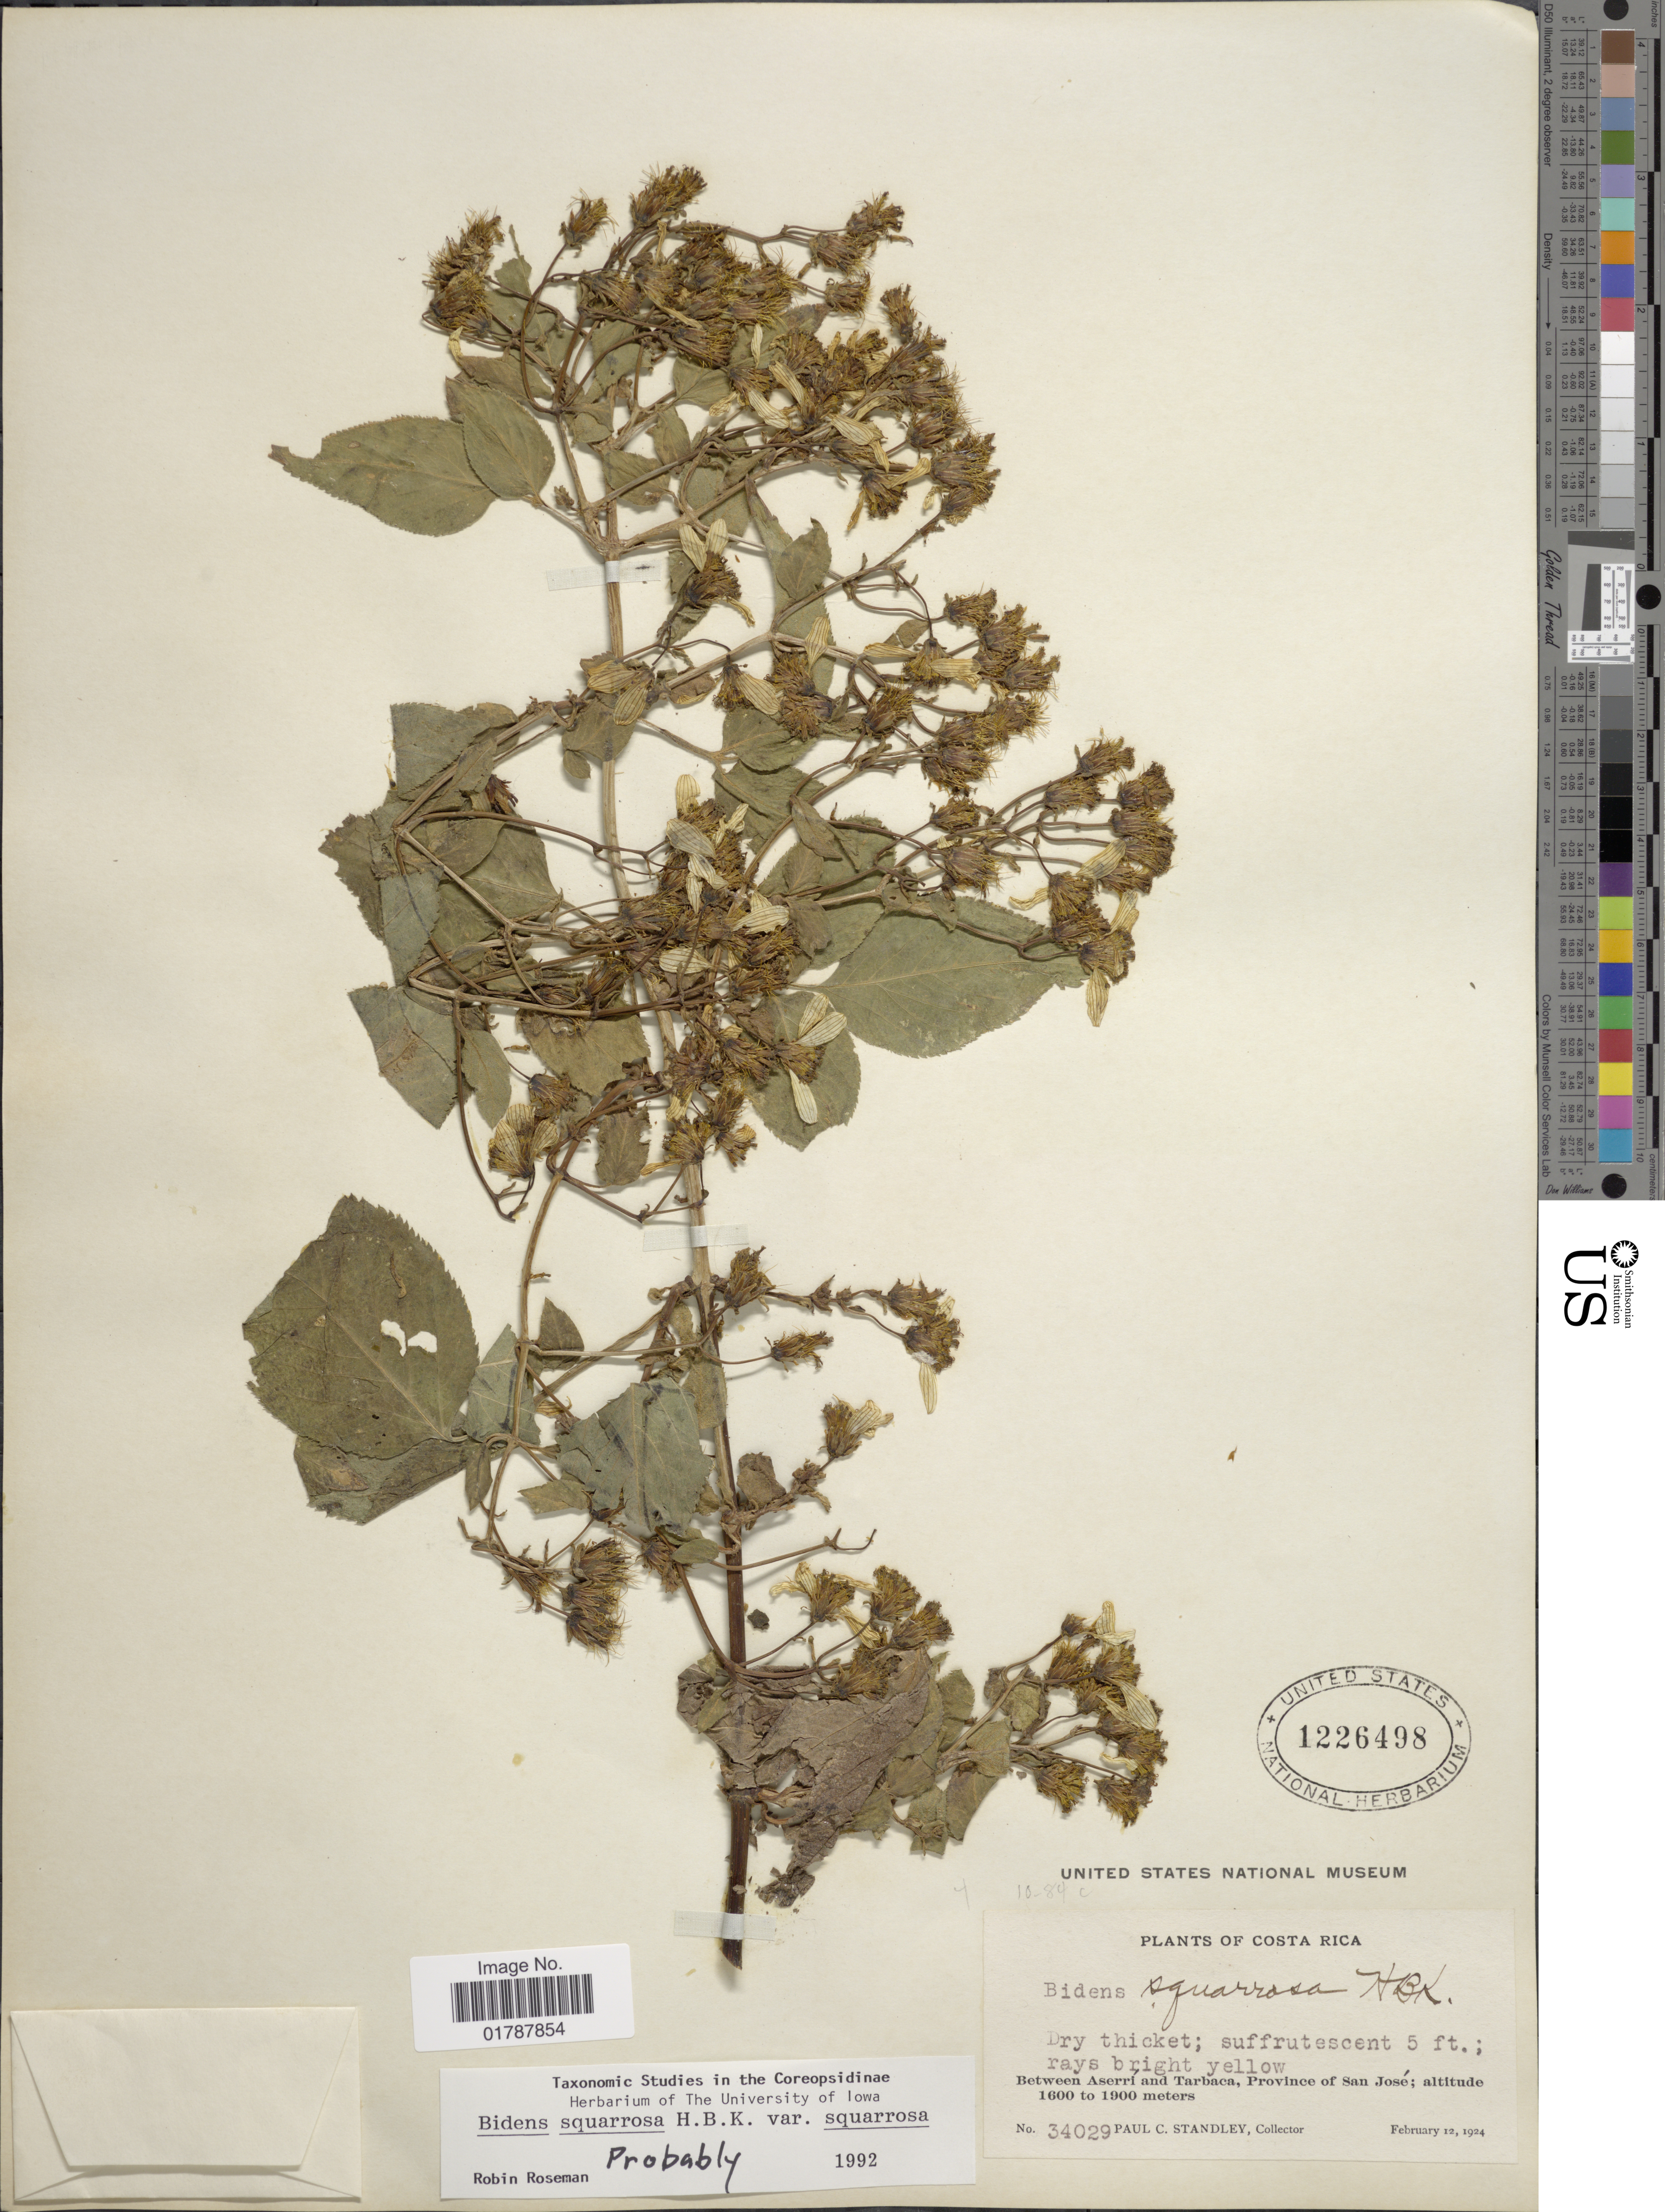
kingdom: Plantae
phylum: Tracheophyta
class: Magnoliopsida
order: Asterales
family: Asteraceae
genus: Bidens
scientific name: Bidens squarrosa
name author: Kunth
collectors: P. C. Standley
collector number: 34029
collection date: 1924-02-12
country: Costa Rica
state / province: San José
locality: Between Aserri and Tarbaca, Province of San Jose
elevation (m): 1600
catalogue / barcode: US 1226498